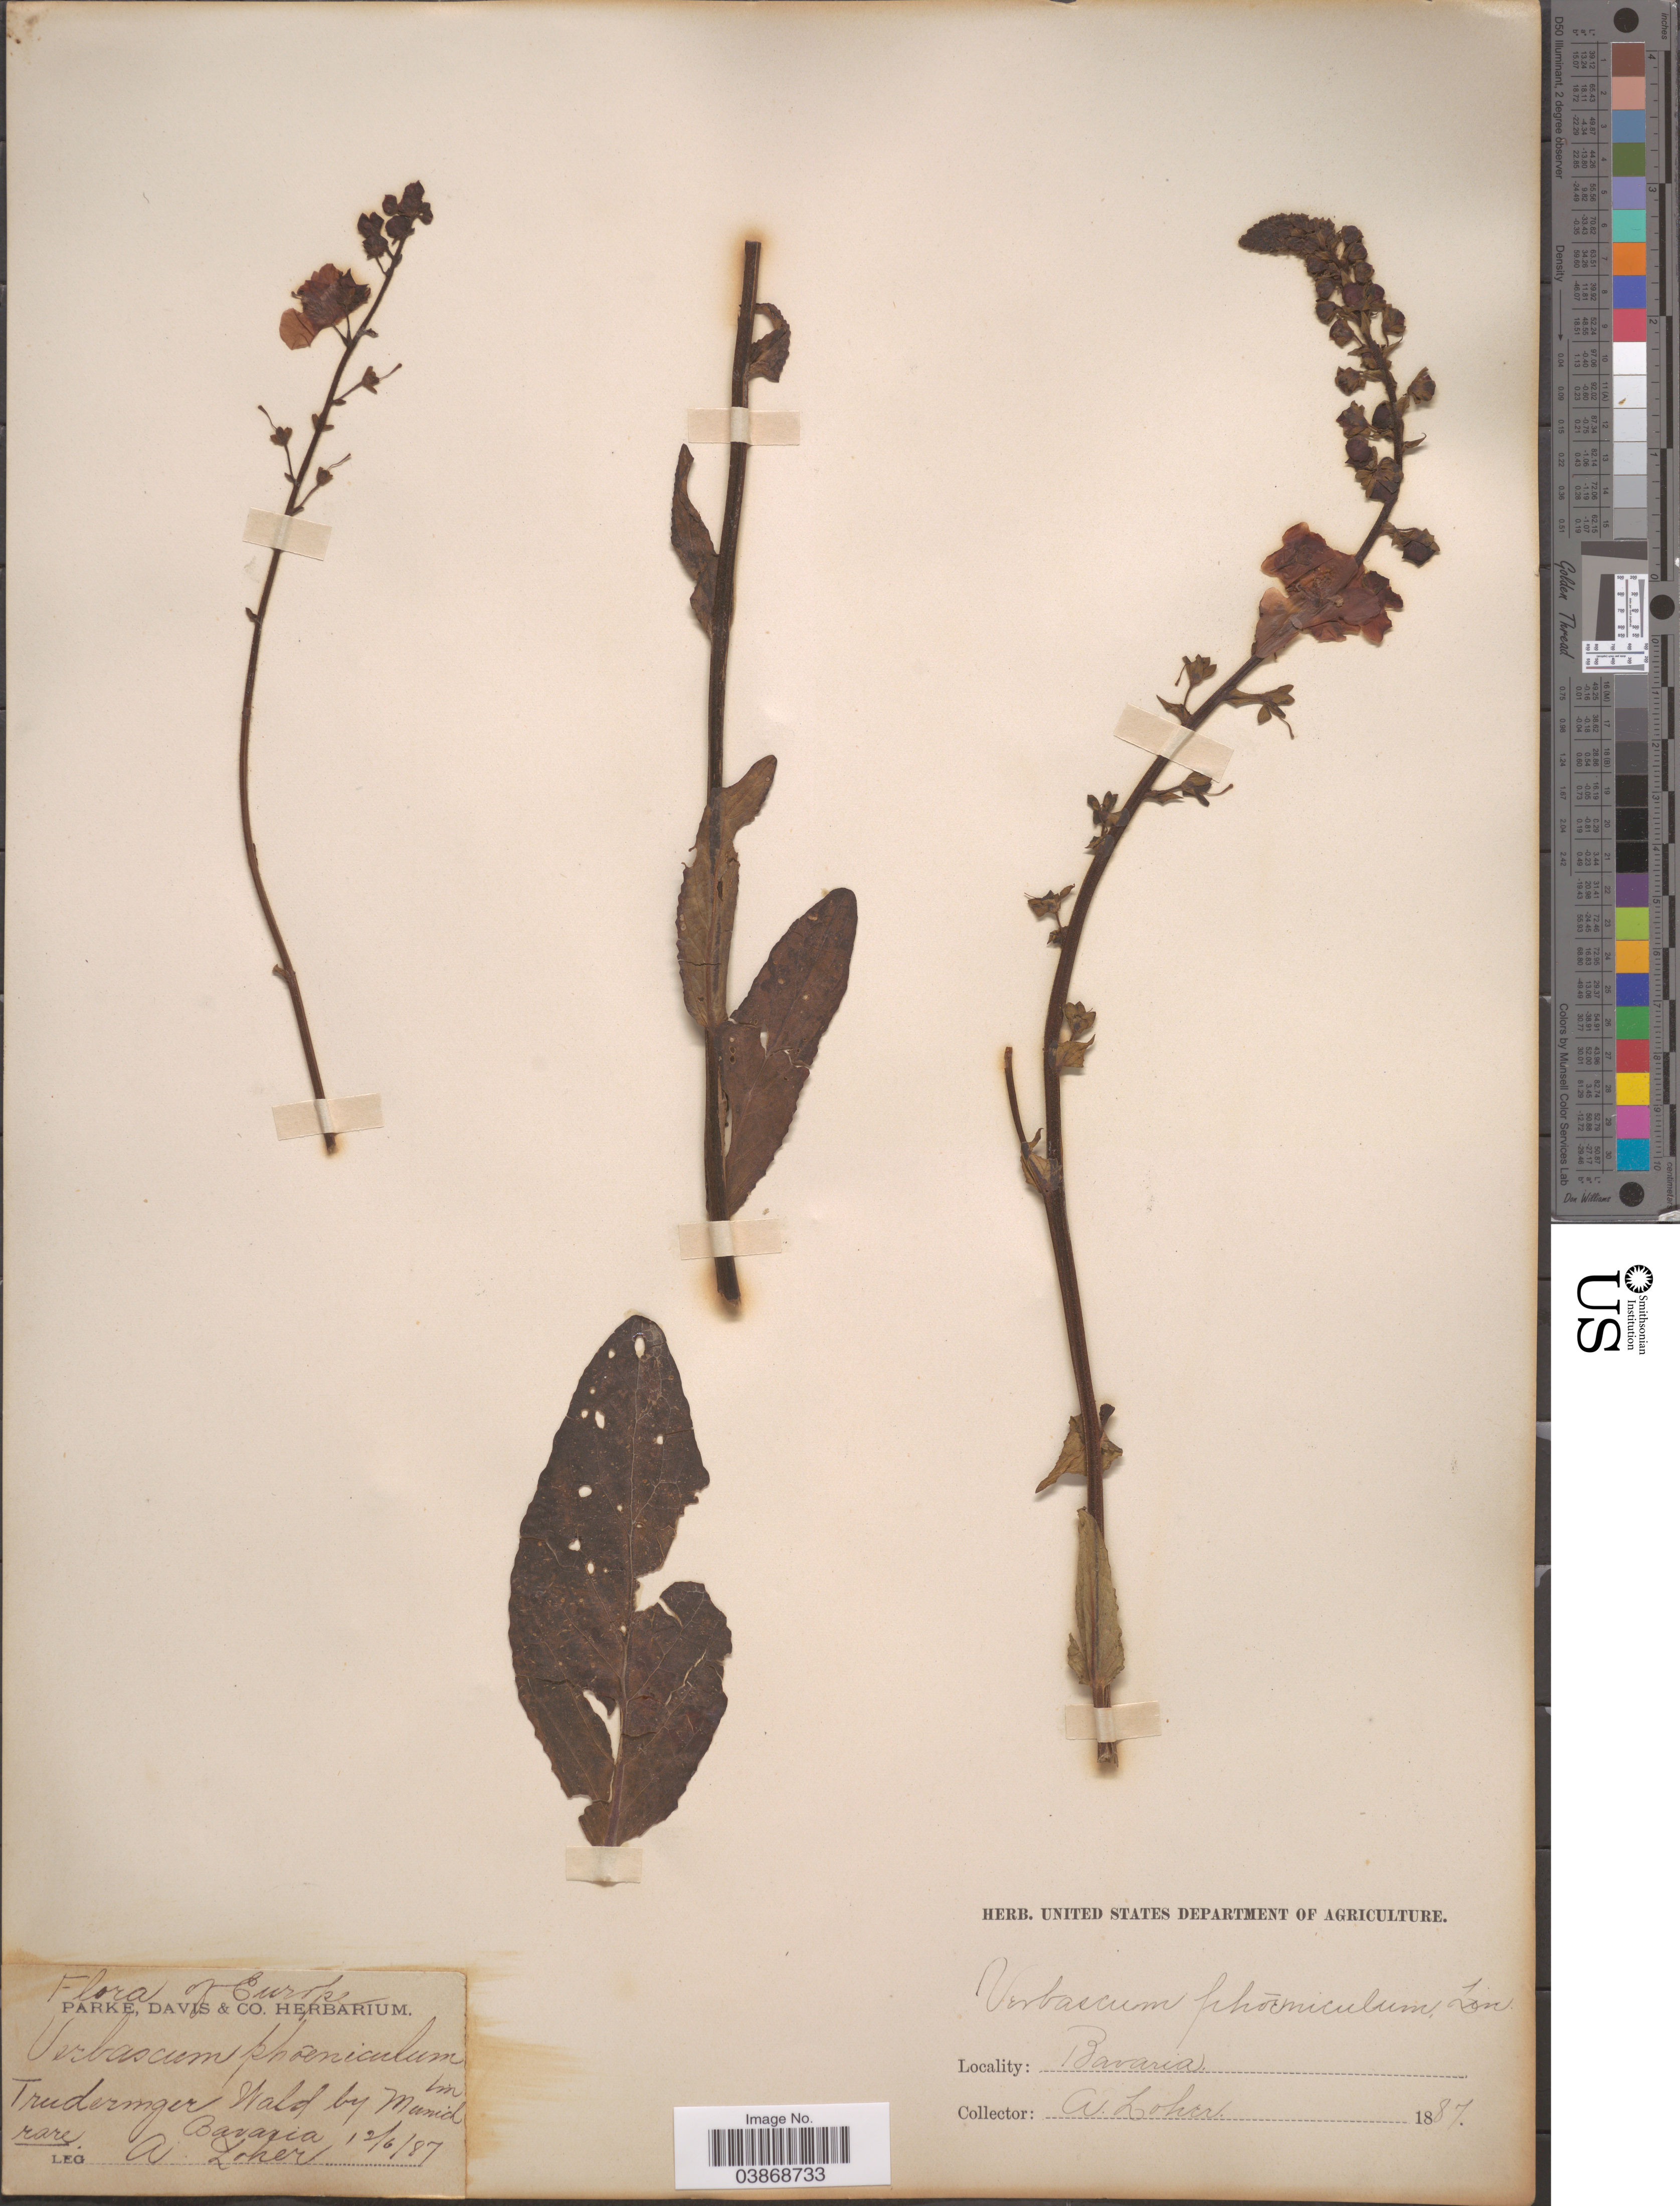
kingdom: Plantae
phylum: Tracheophyta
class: Magnoliopsida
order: Lamiales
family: Scrophulariaceae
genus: Verbascum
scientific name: Verbascum phoeniceum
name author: L.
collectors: A. Loher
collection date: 1887-06-12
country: Germany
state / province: Bayern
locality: Europe. Trudermger Wald by Munich. Bavaria.